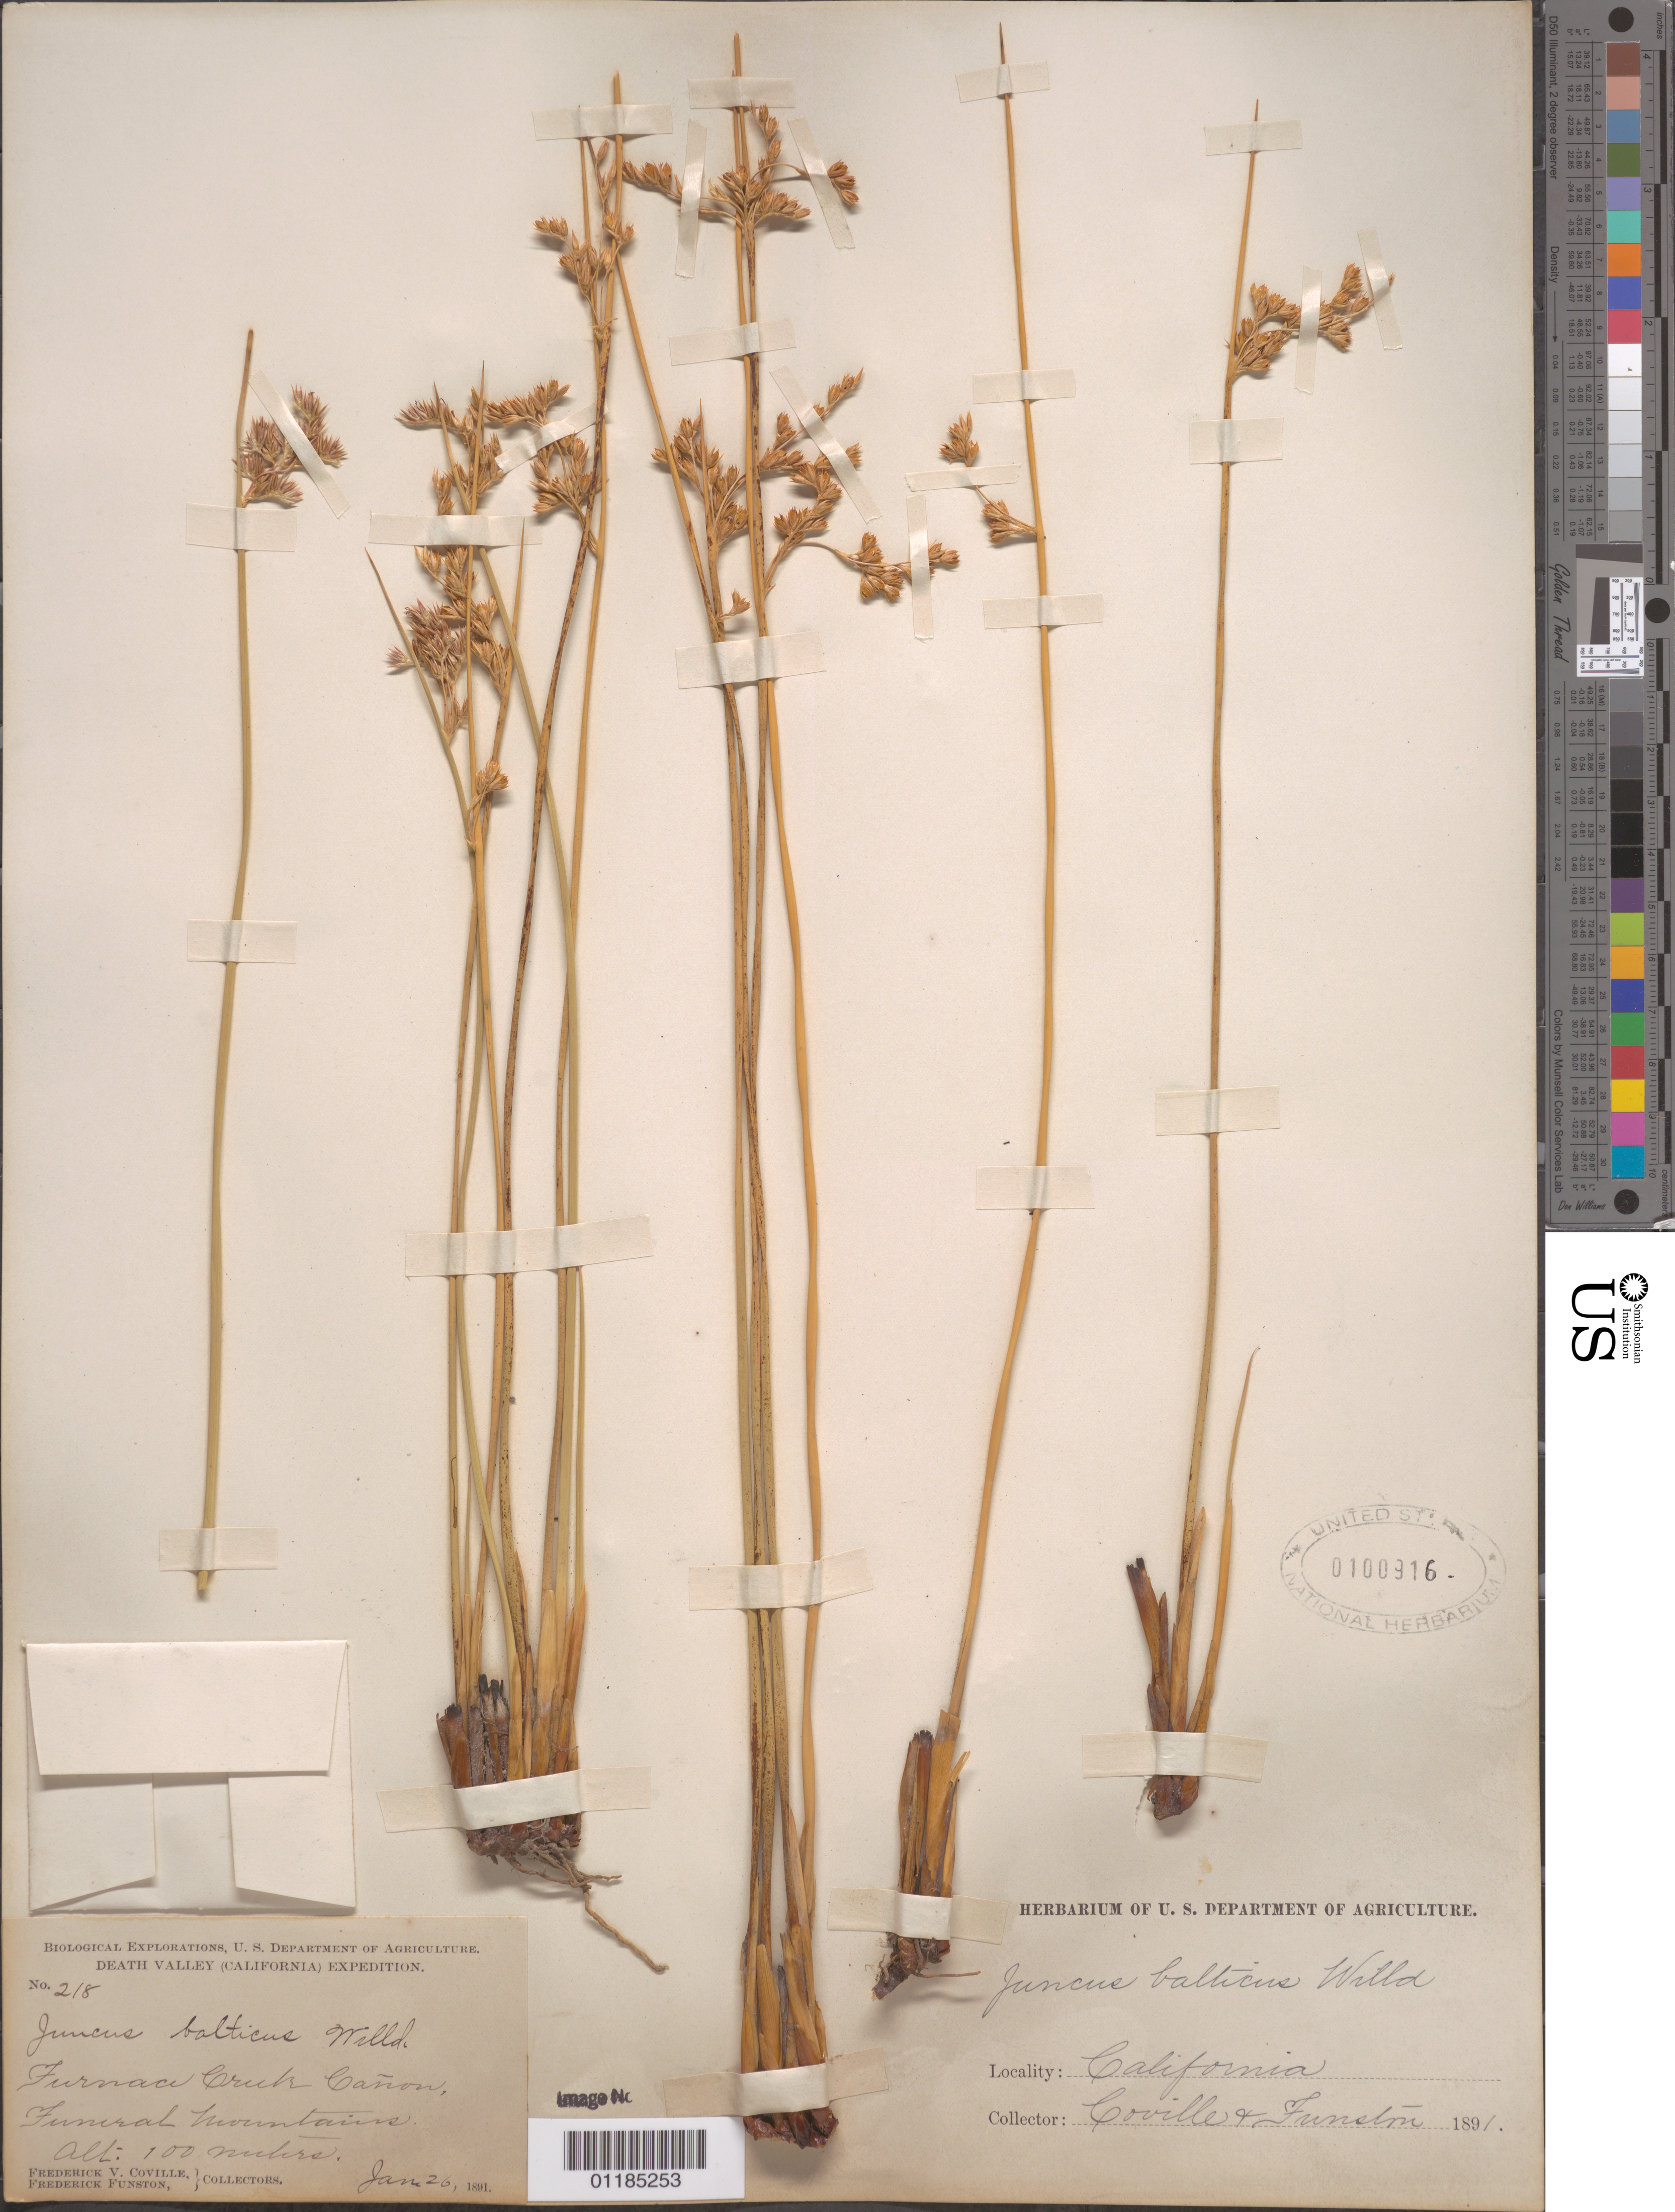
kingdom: Plantae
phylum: Tracheophyta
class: Liliopsida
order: Poales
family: Juncaceae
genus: Juncus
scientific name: Juncus balticus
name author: Willd.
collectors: F. V. Coville & F. Funston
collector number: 218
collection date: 1891-01-26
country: United States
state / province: California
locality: Furnace Creek Canyon, Funeral Mountains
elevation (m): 100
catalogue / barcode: US 100916